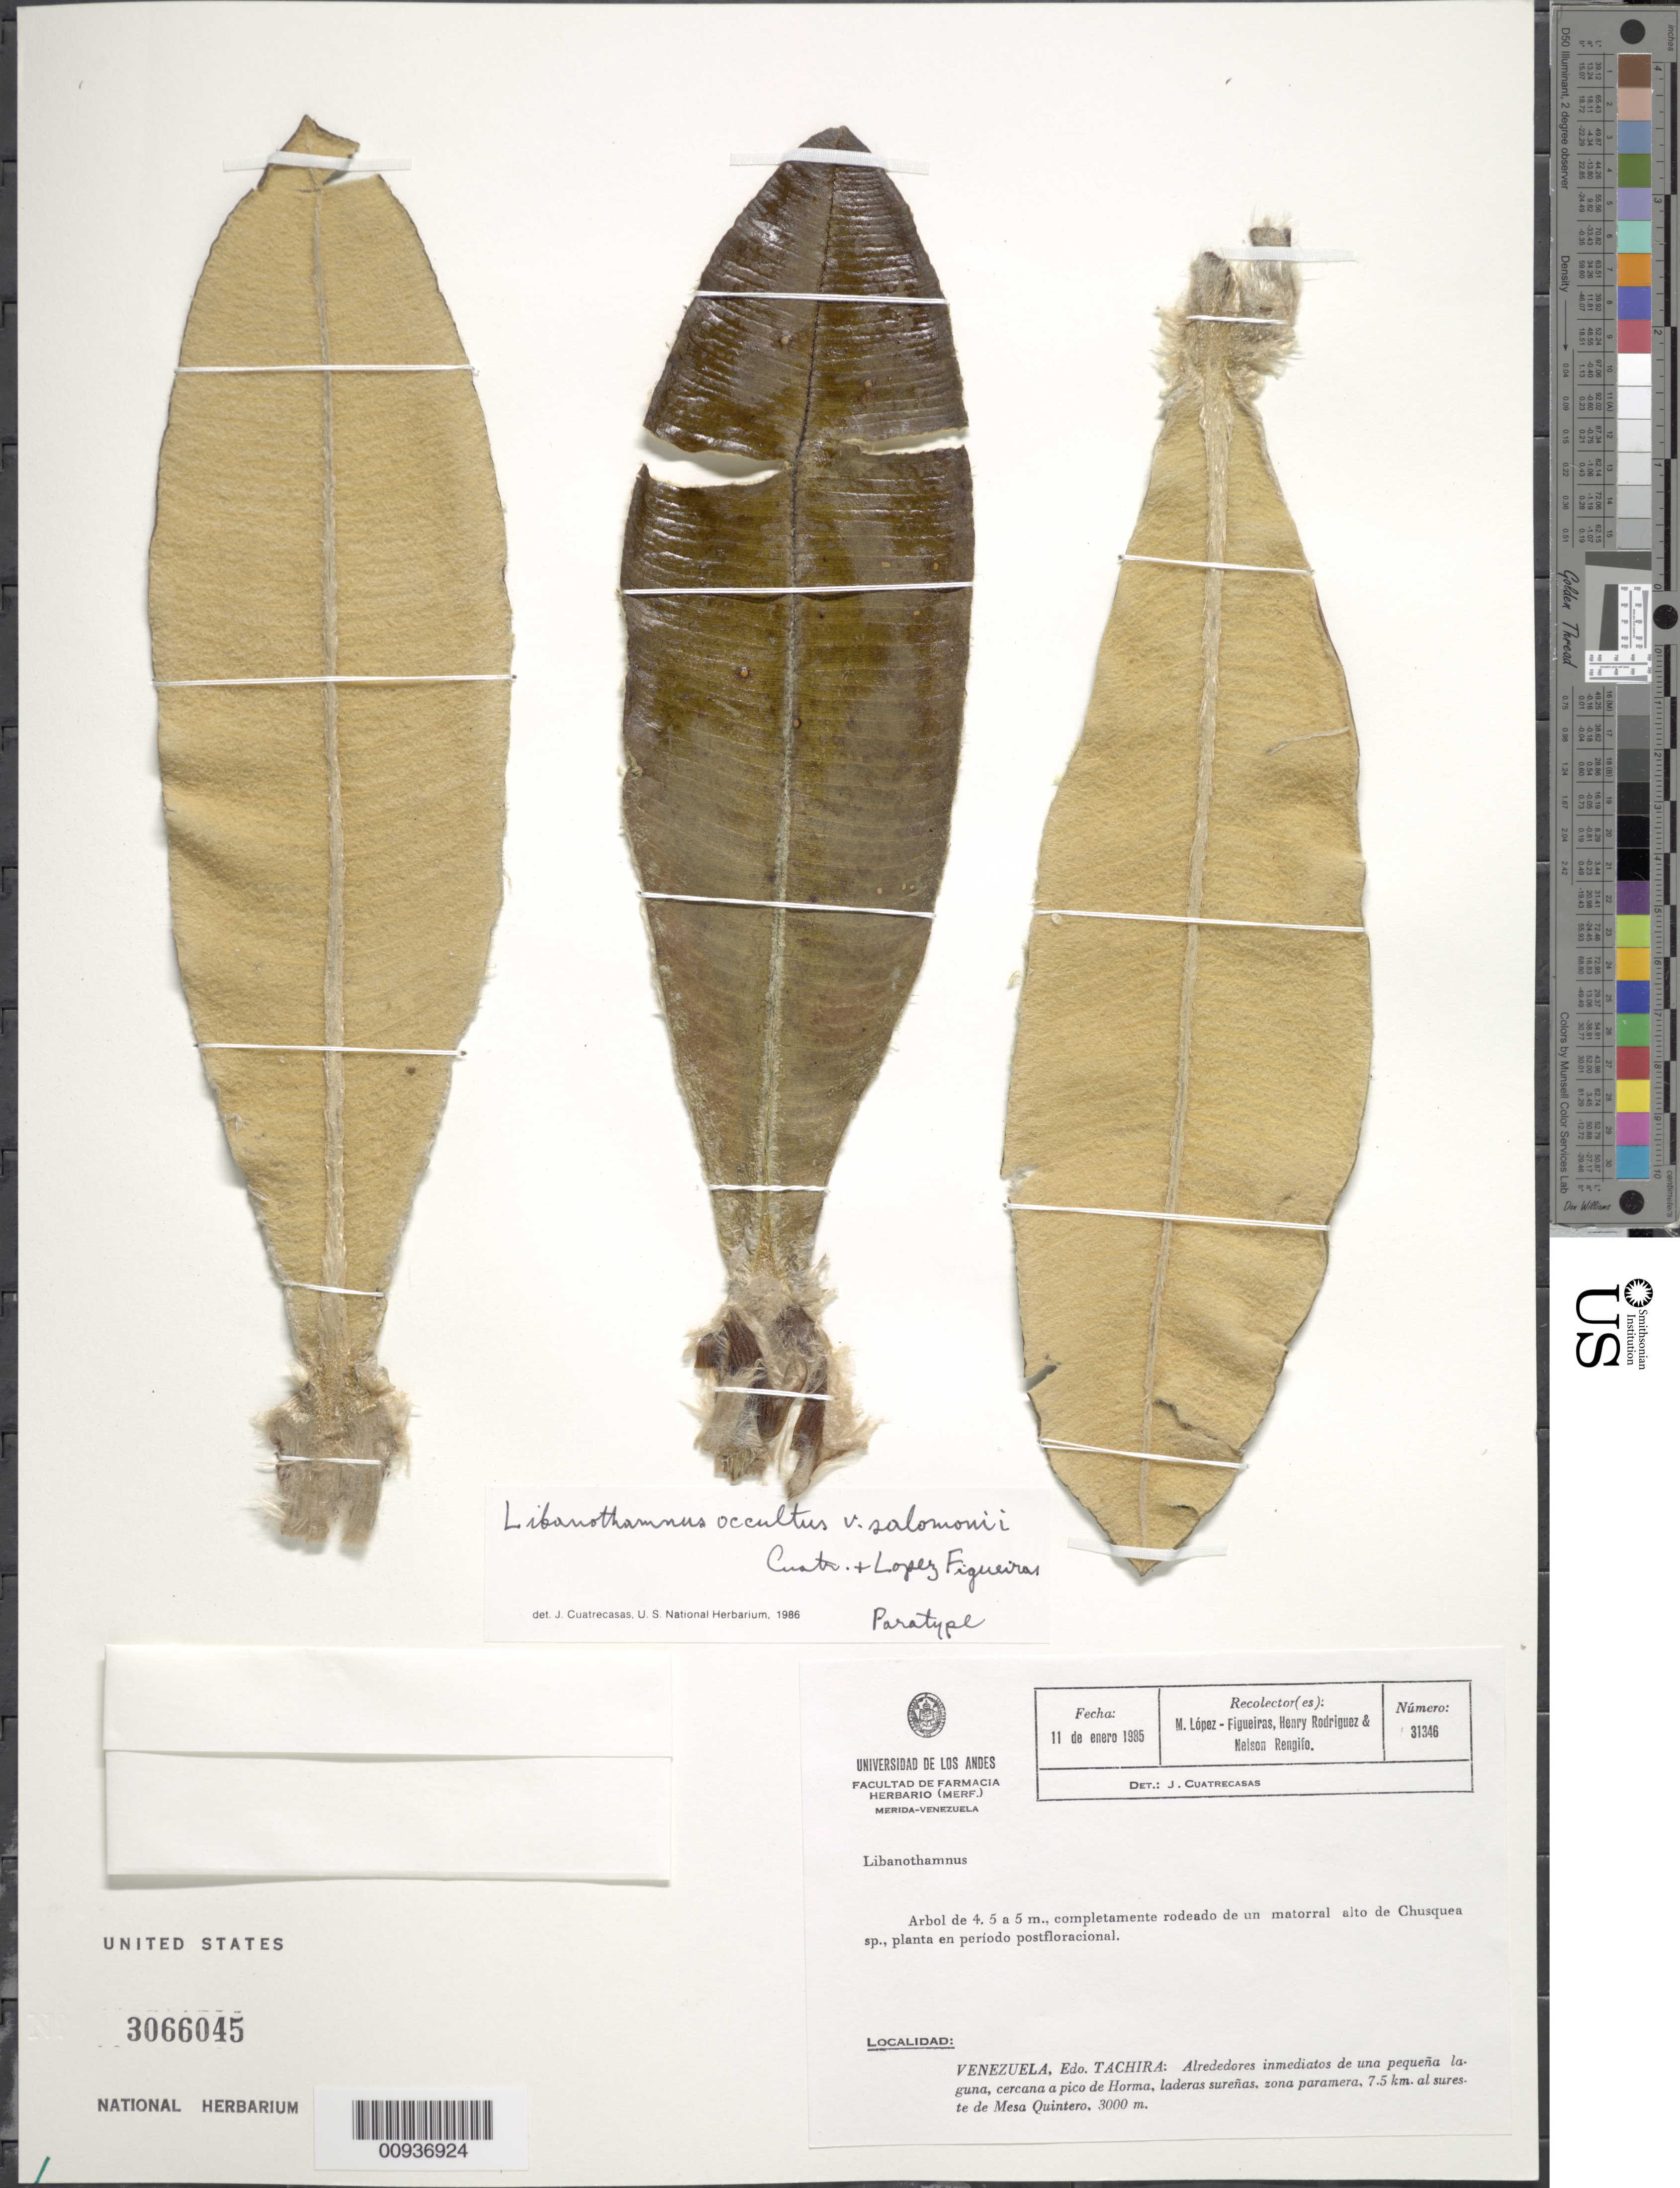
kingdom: Plantae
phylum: Tracheophyta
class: Magnoliopsida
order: Asterales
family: Asteraceae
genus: Libanothamnus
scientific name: Libanothamnus occultus subsp. occultus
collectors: M. López Figueiras, H. A. Rodriguez & N. Rengifo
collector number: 31346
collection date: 1985-01-11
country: Venezuela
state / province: Tachira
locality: Alrededores immediatos de una pequena laguna, cercana a pico de Horm, laderas surenas, zona paramera, 7.5 km al sureste de Mesa Quintero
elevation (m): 3000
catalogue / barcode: US 3066045